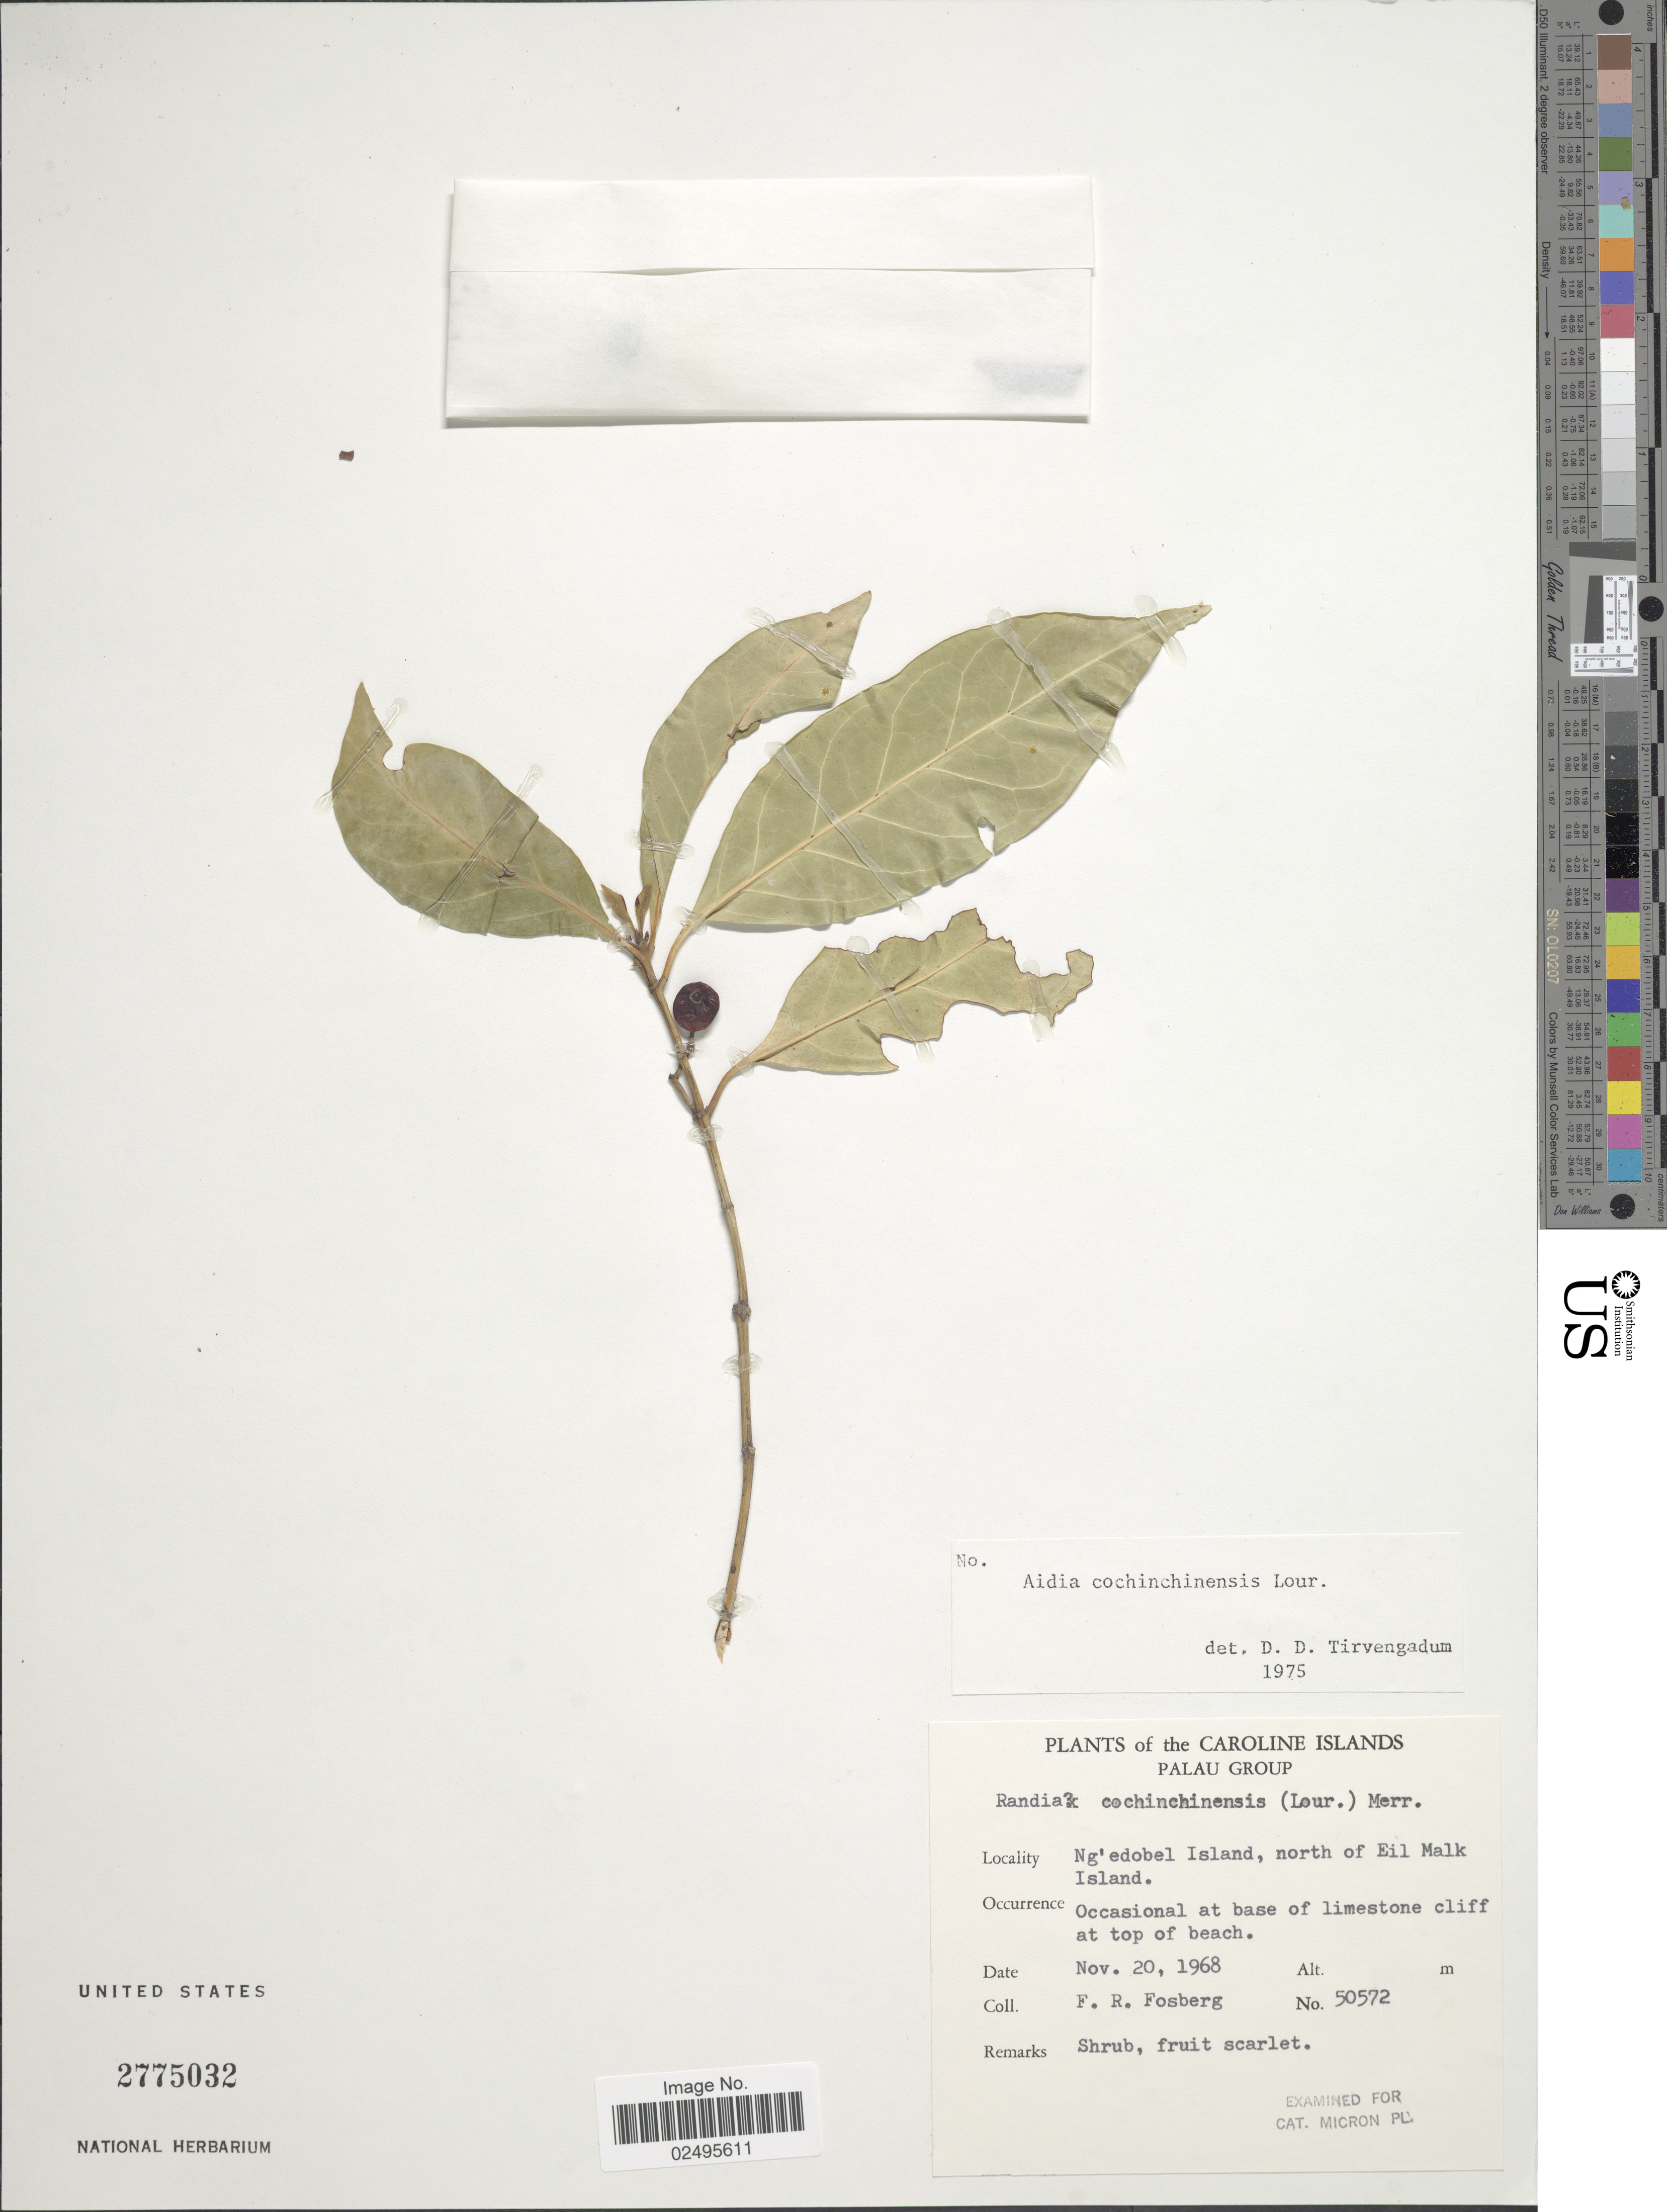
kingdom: Plantae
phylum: Tracheophyta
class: Magnoliopsida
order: Gentianales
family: Rubiaceae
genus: Aidia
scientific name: Aidia graeffei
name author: (Reinecke) Tirveng.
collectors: F. R. Fosberg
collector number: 50572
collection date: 1968-11-20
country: Palau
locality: The Caroline Islands. Palau Group. Ng'edobel Island. north of Eil Malk Island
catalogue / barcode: US 2775032